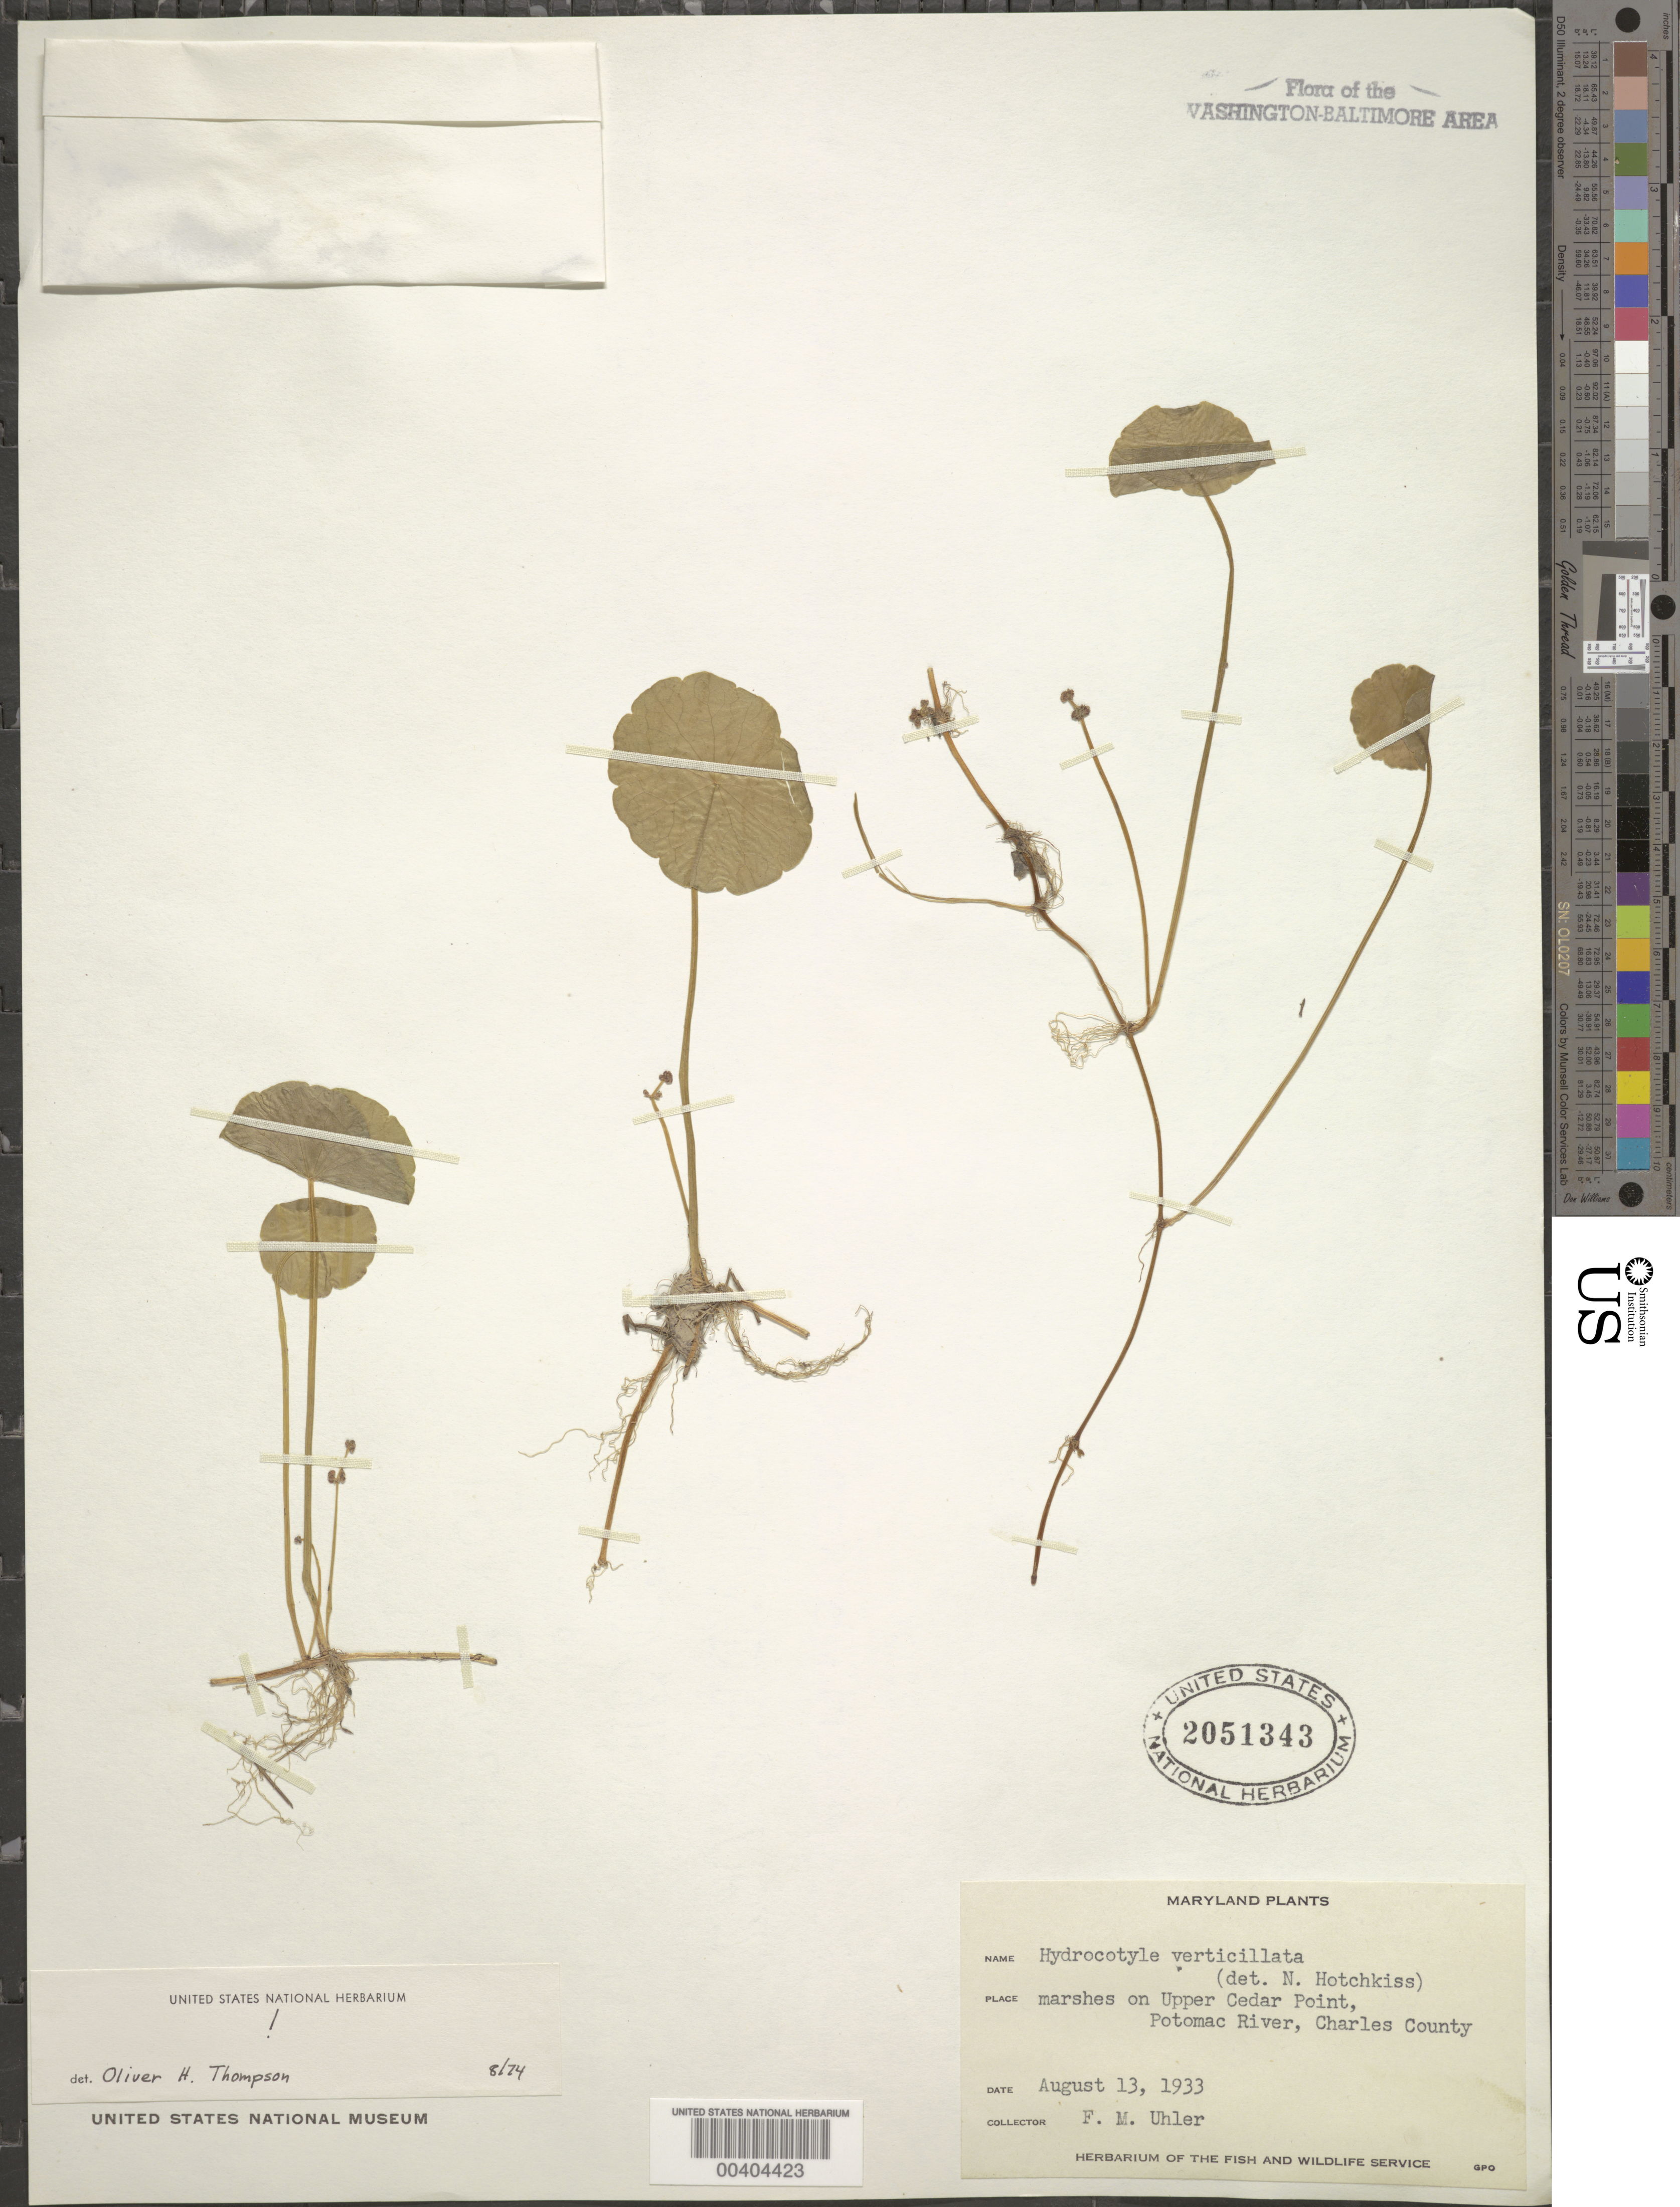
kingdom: Plantae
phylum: Tracheophyta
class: Magnoliopsida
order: Apiales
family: Araliaceae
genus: Hydrocotyle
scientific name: Hydrocotyle verticillata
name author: Thunb.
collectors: F. M. Uhler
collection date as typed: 13 Aug 1933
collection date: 1933-08-13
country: United States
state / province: Maryland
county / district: Charles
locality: Upper Cedar Point, Potomac River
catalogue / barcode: US 2051343